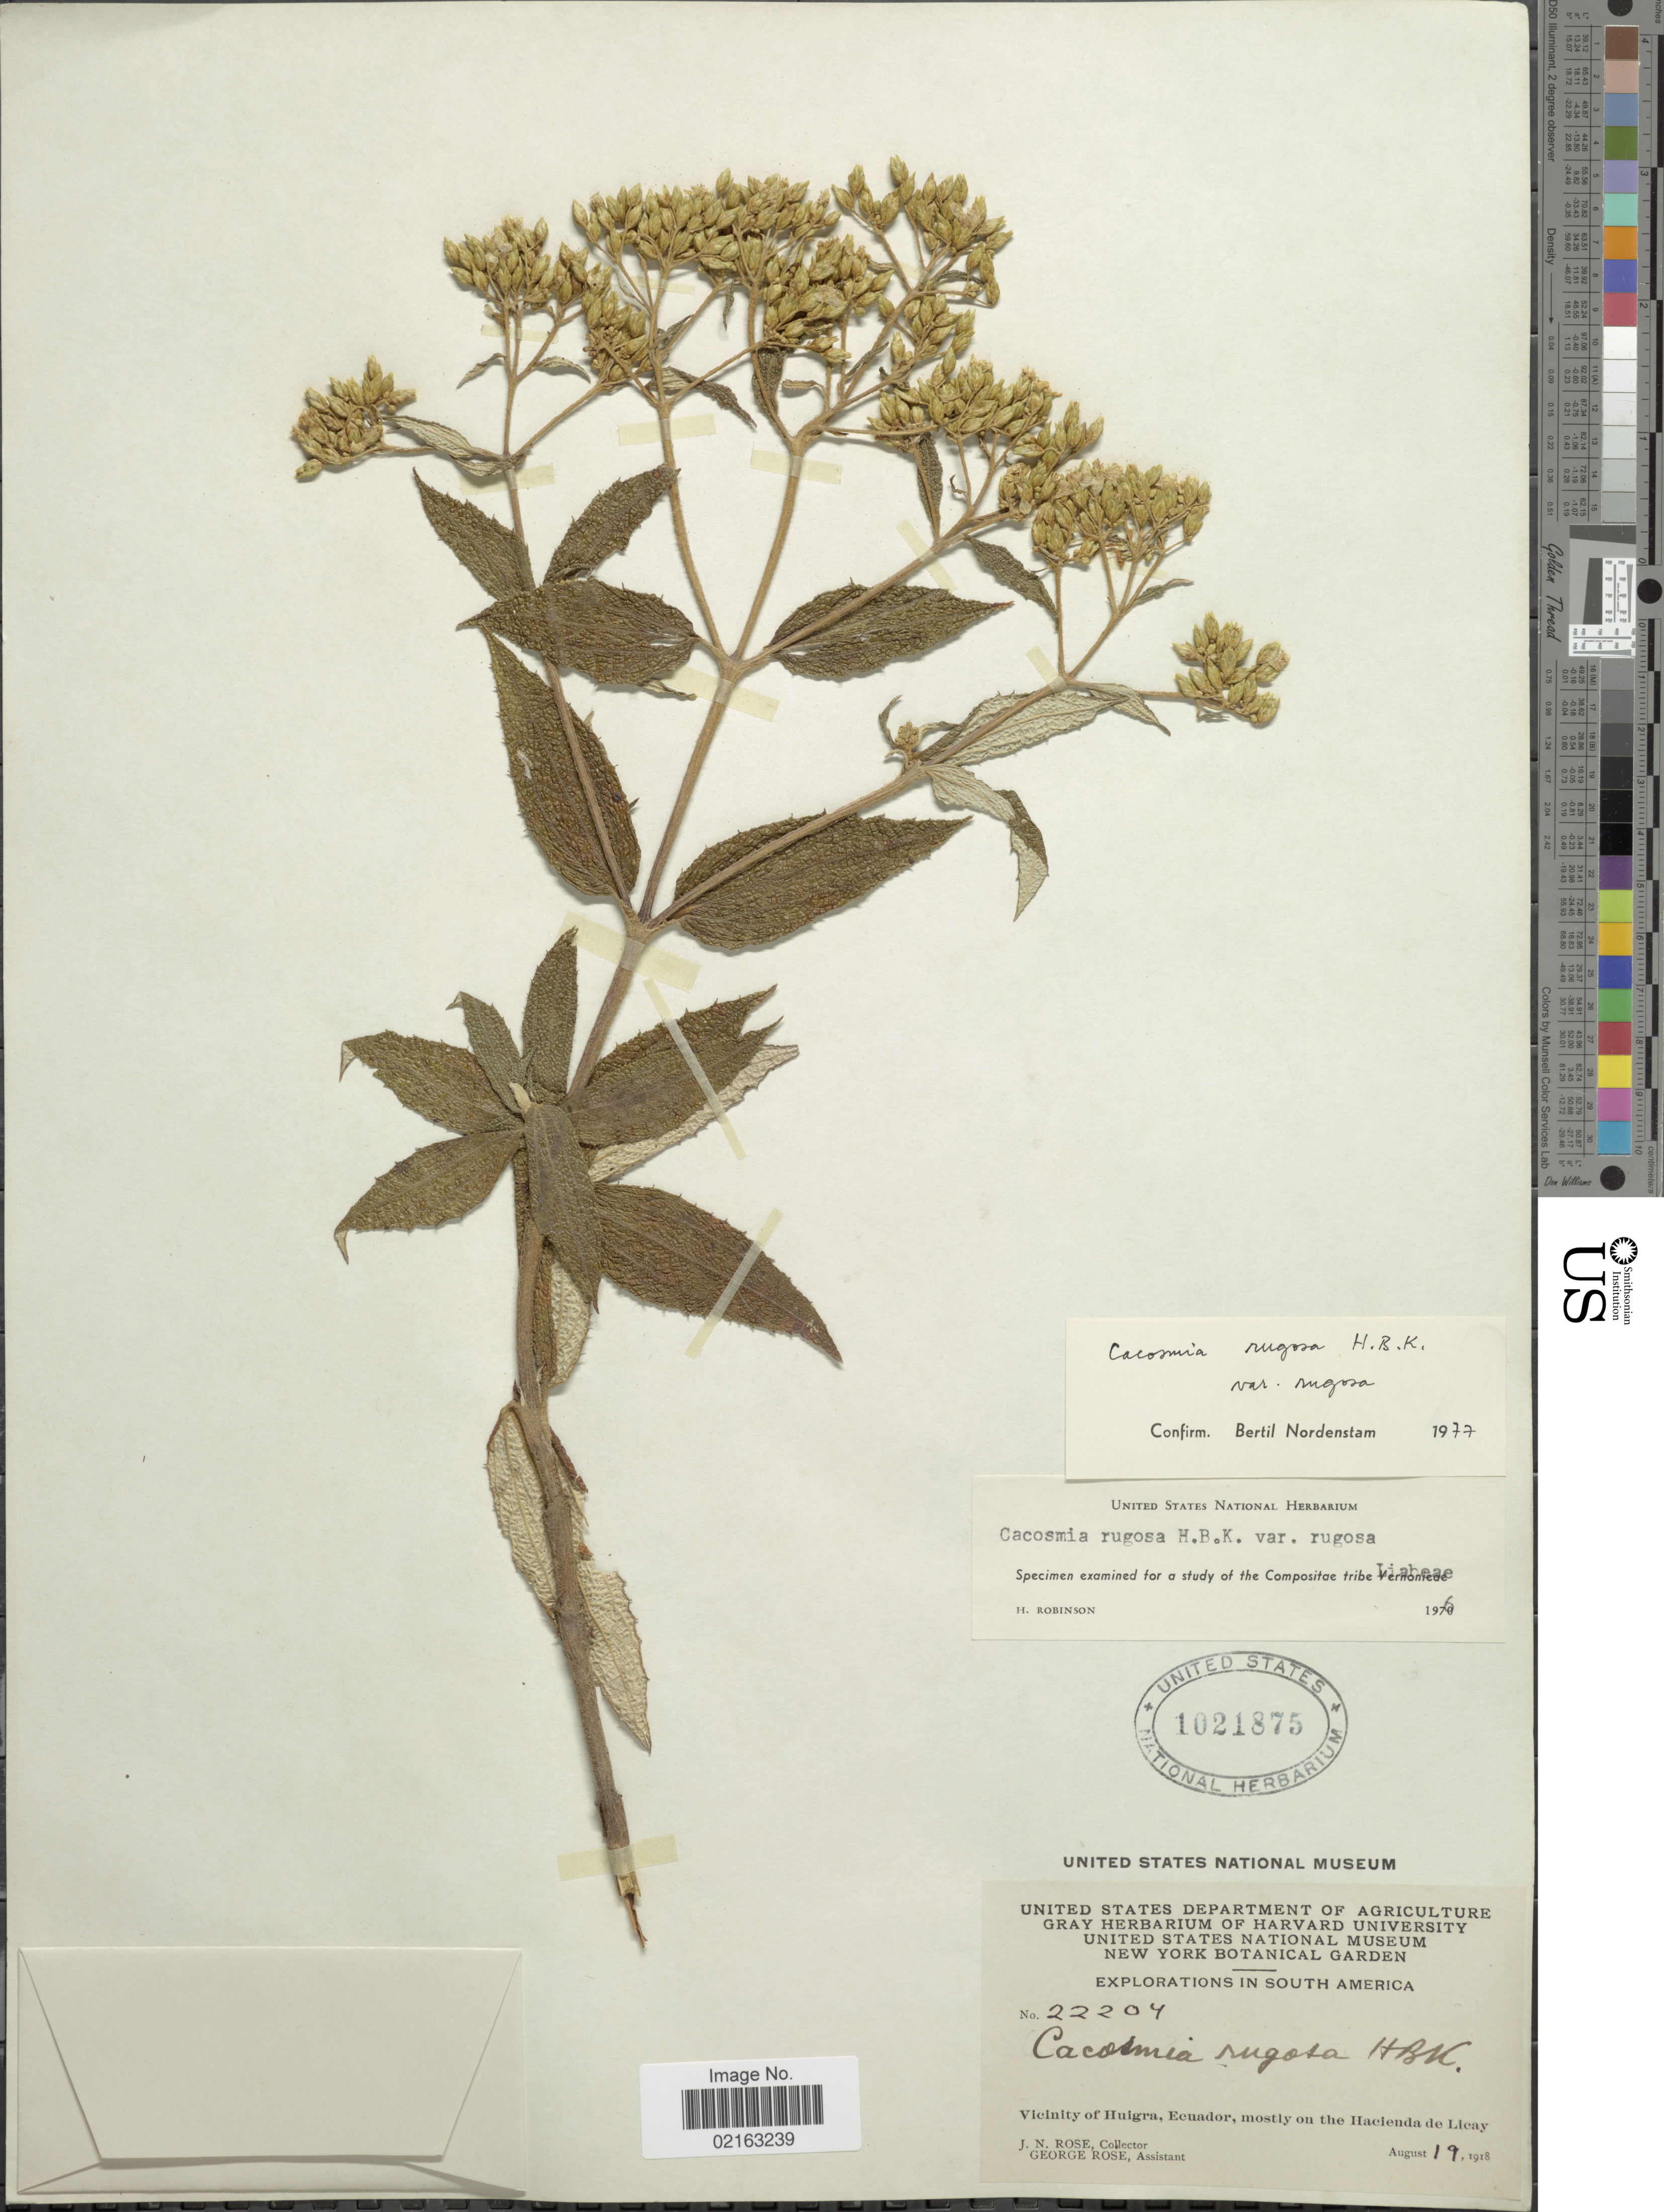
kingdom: Plantae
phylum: Tracheophyta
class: Magnoliopsida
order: Asterales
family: Asteraceae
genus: Cacosmia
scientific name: Cacosmia rugosa var. rugosa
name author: Kunth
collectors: J. N. Rose & G. Rose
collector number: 22204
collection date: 1918-08-19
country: Ecuador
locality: Vicinity of Huigra, Ecuador, mostly on the Hacienda de Licay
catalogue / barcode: US 1021875